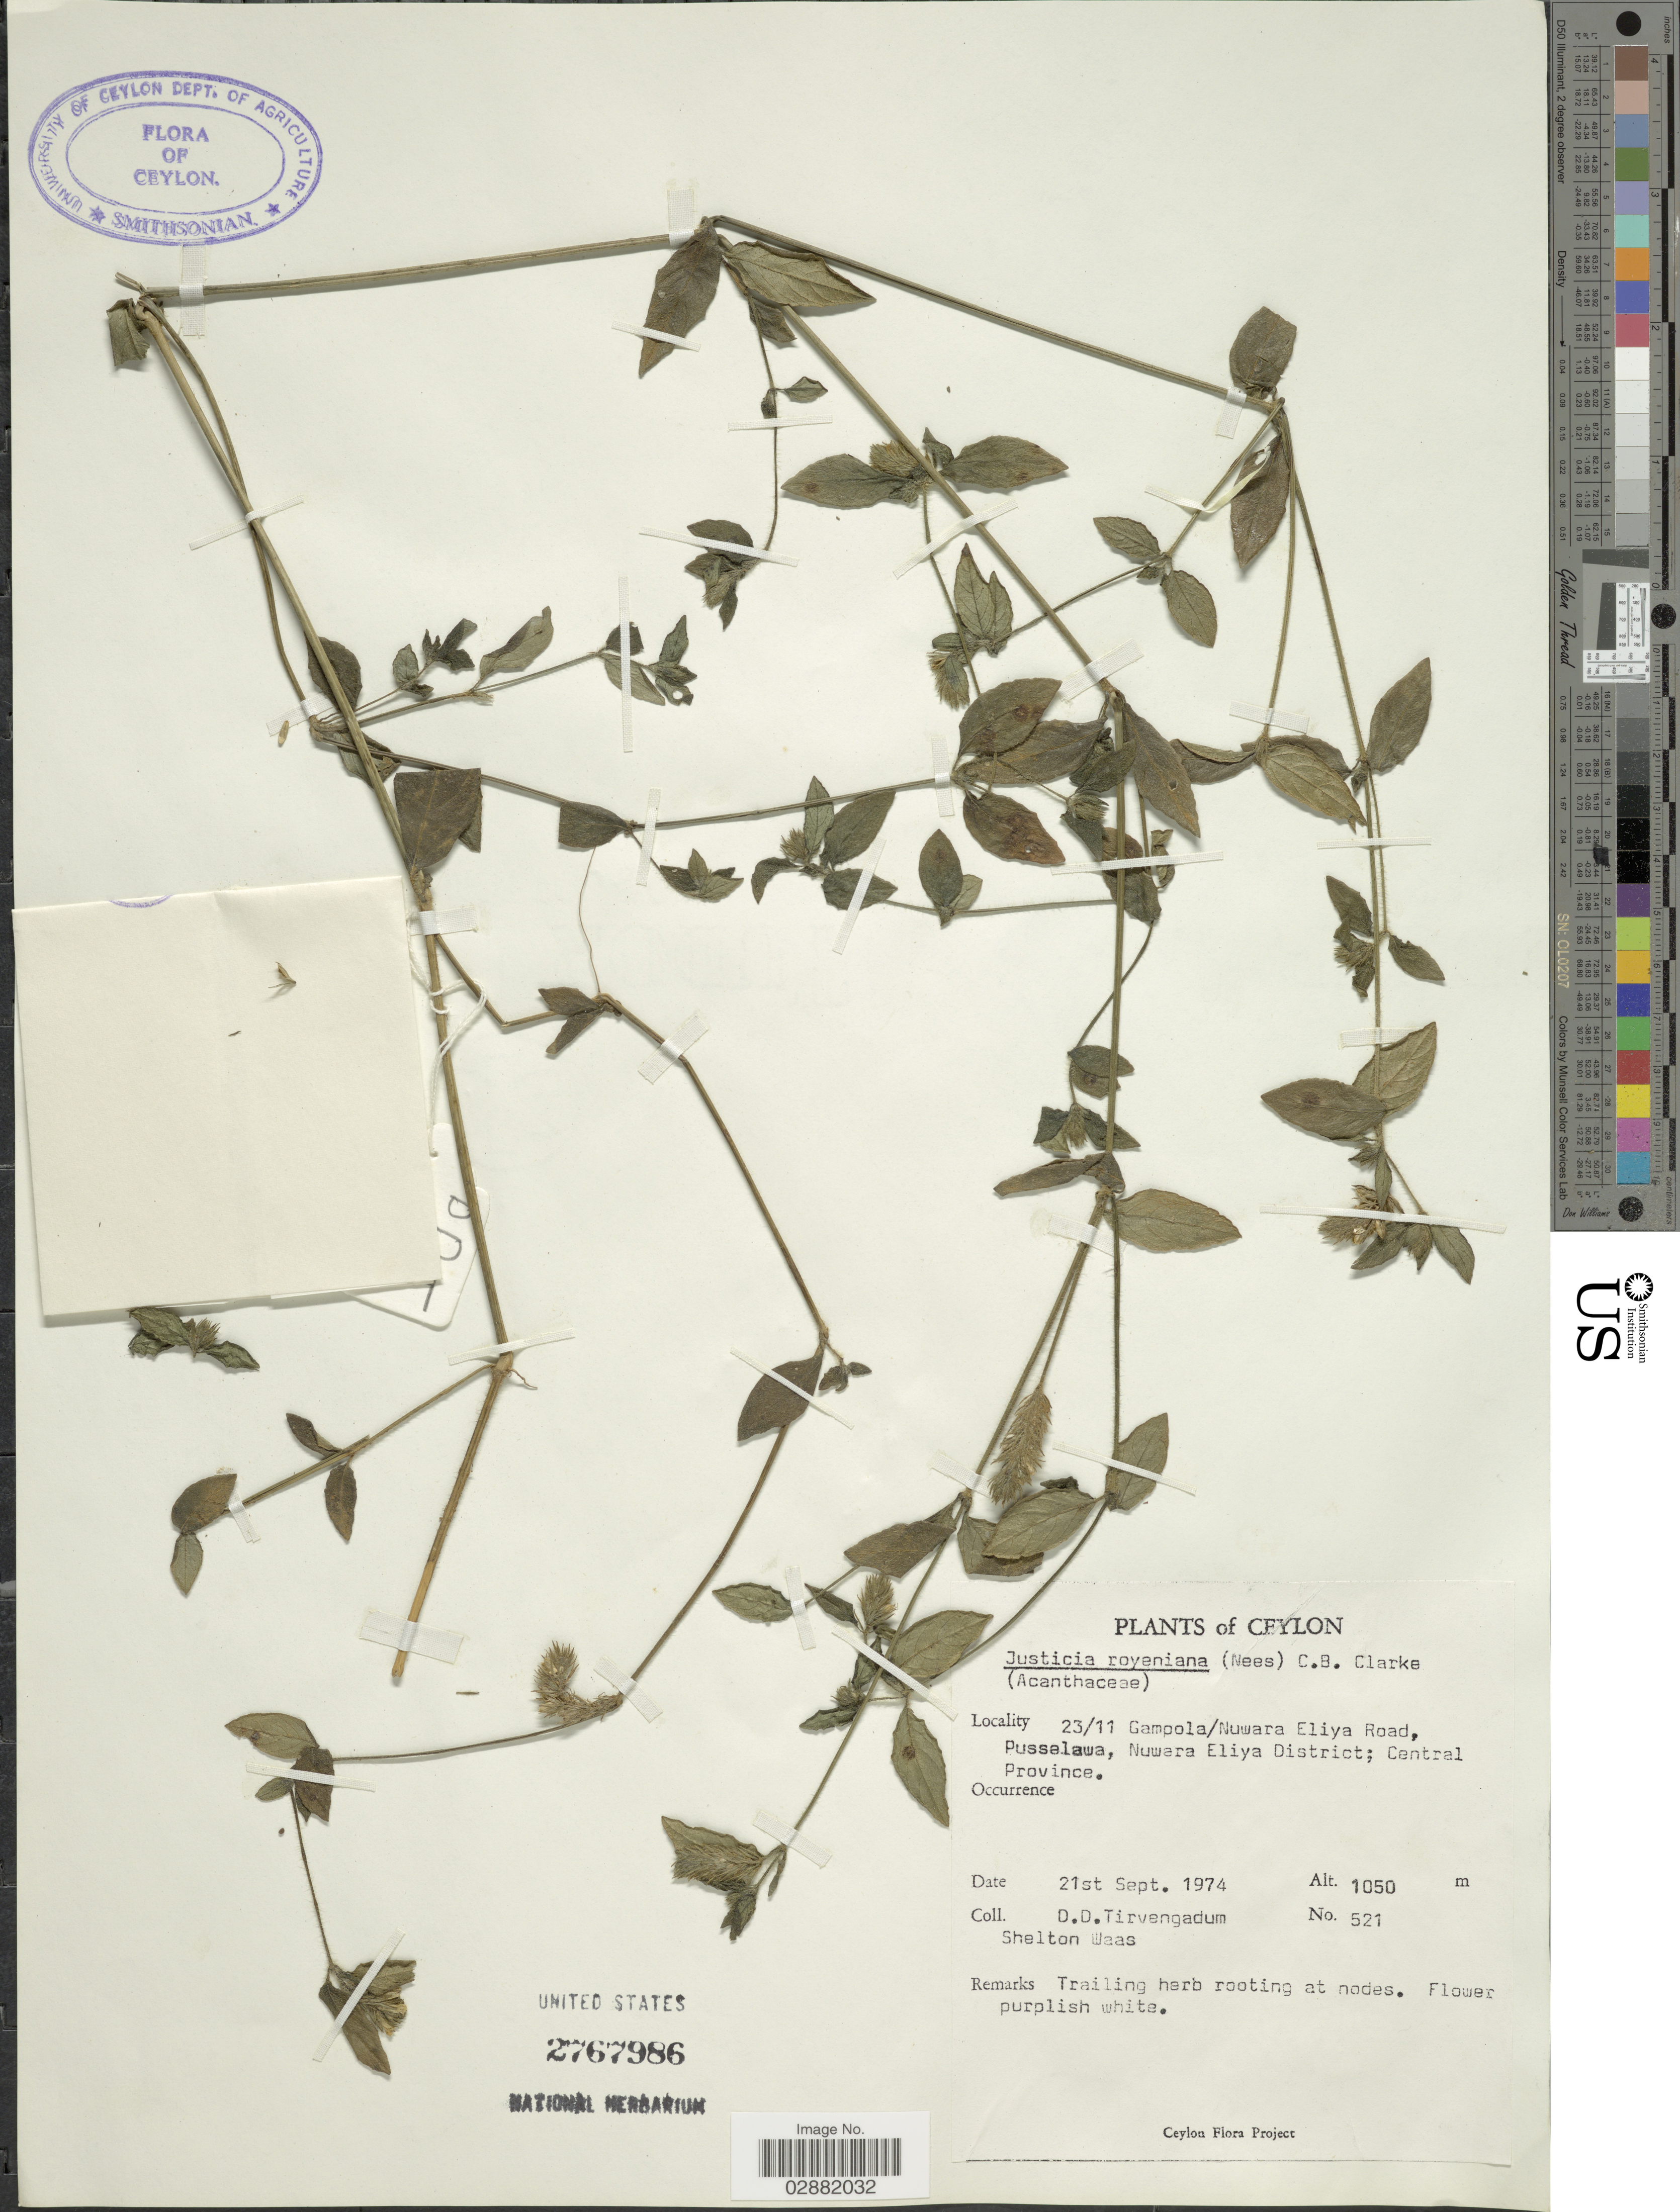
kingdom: Plantae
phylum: Tracheophyta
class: Magnoliopsida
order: Lamiales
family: Acanthaceae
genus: Justicia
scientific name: Justicia royeniana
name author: C.B. Clarke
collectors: D. Tirvengadum & S. Waas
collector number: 521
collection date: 1974-09-21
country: Sri Lanka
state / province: Central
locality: Ceylon, 23/11 Gampola/Nuwara Eliya Road, Pusselawa, Nuwara Eliya District.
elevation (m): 1050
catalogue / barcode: US 2767986